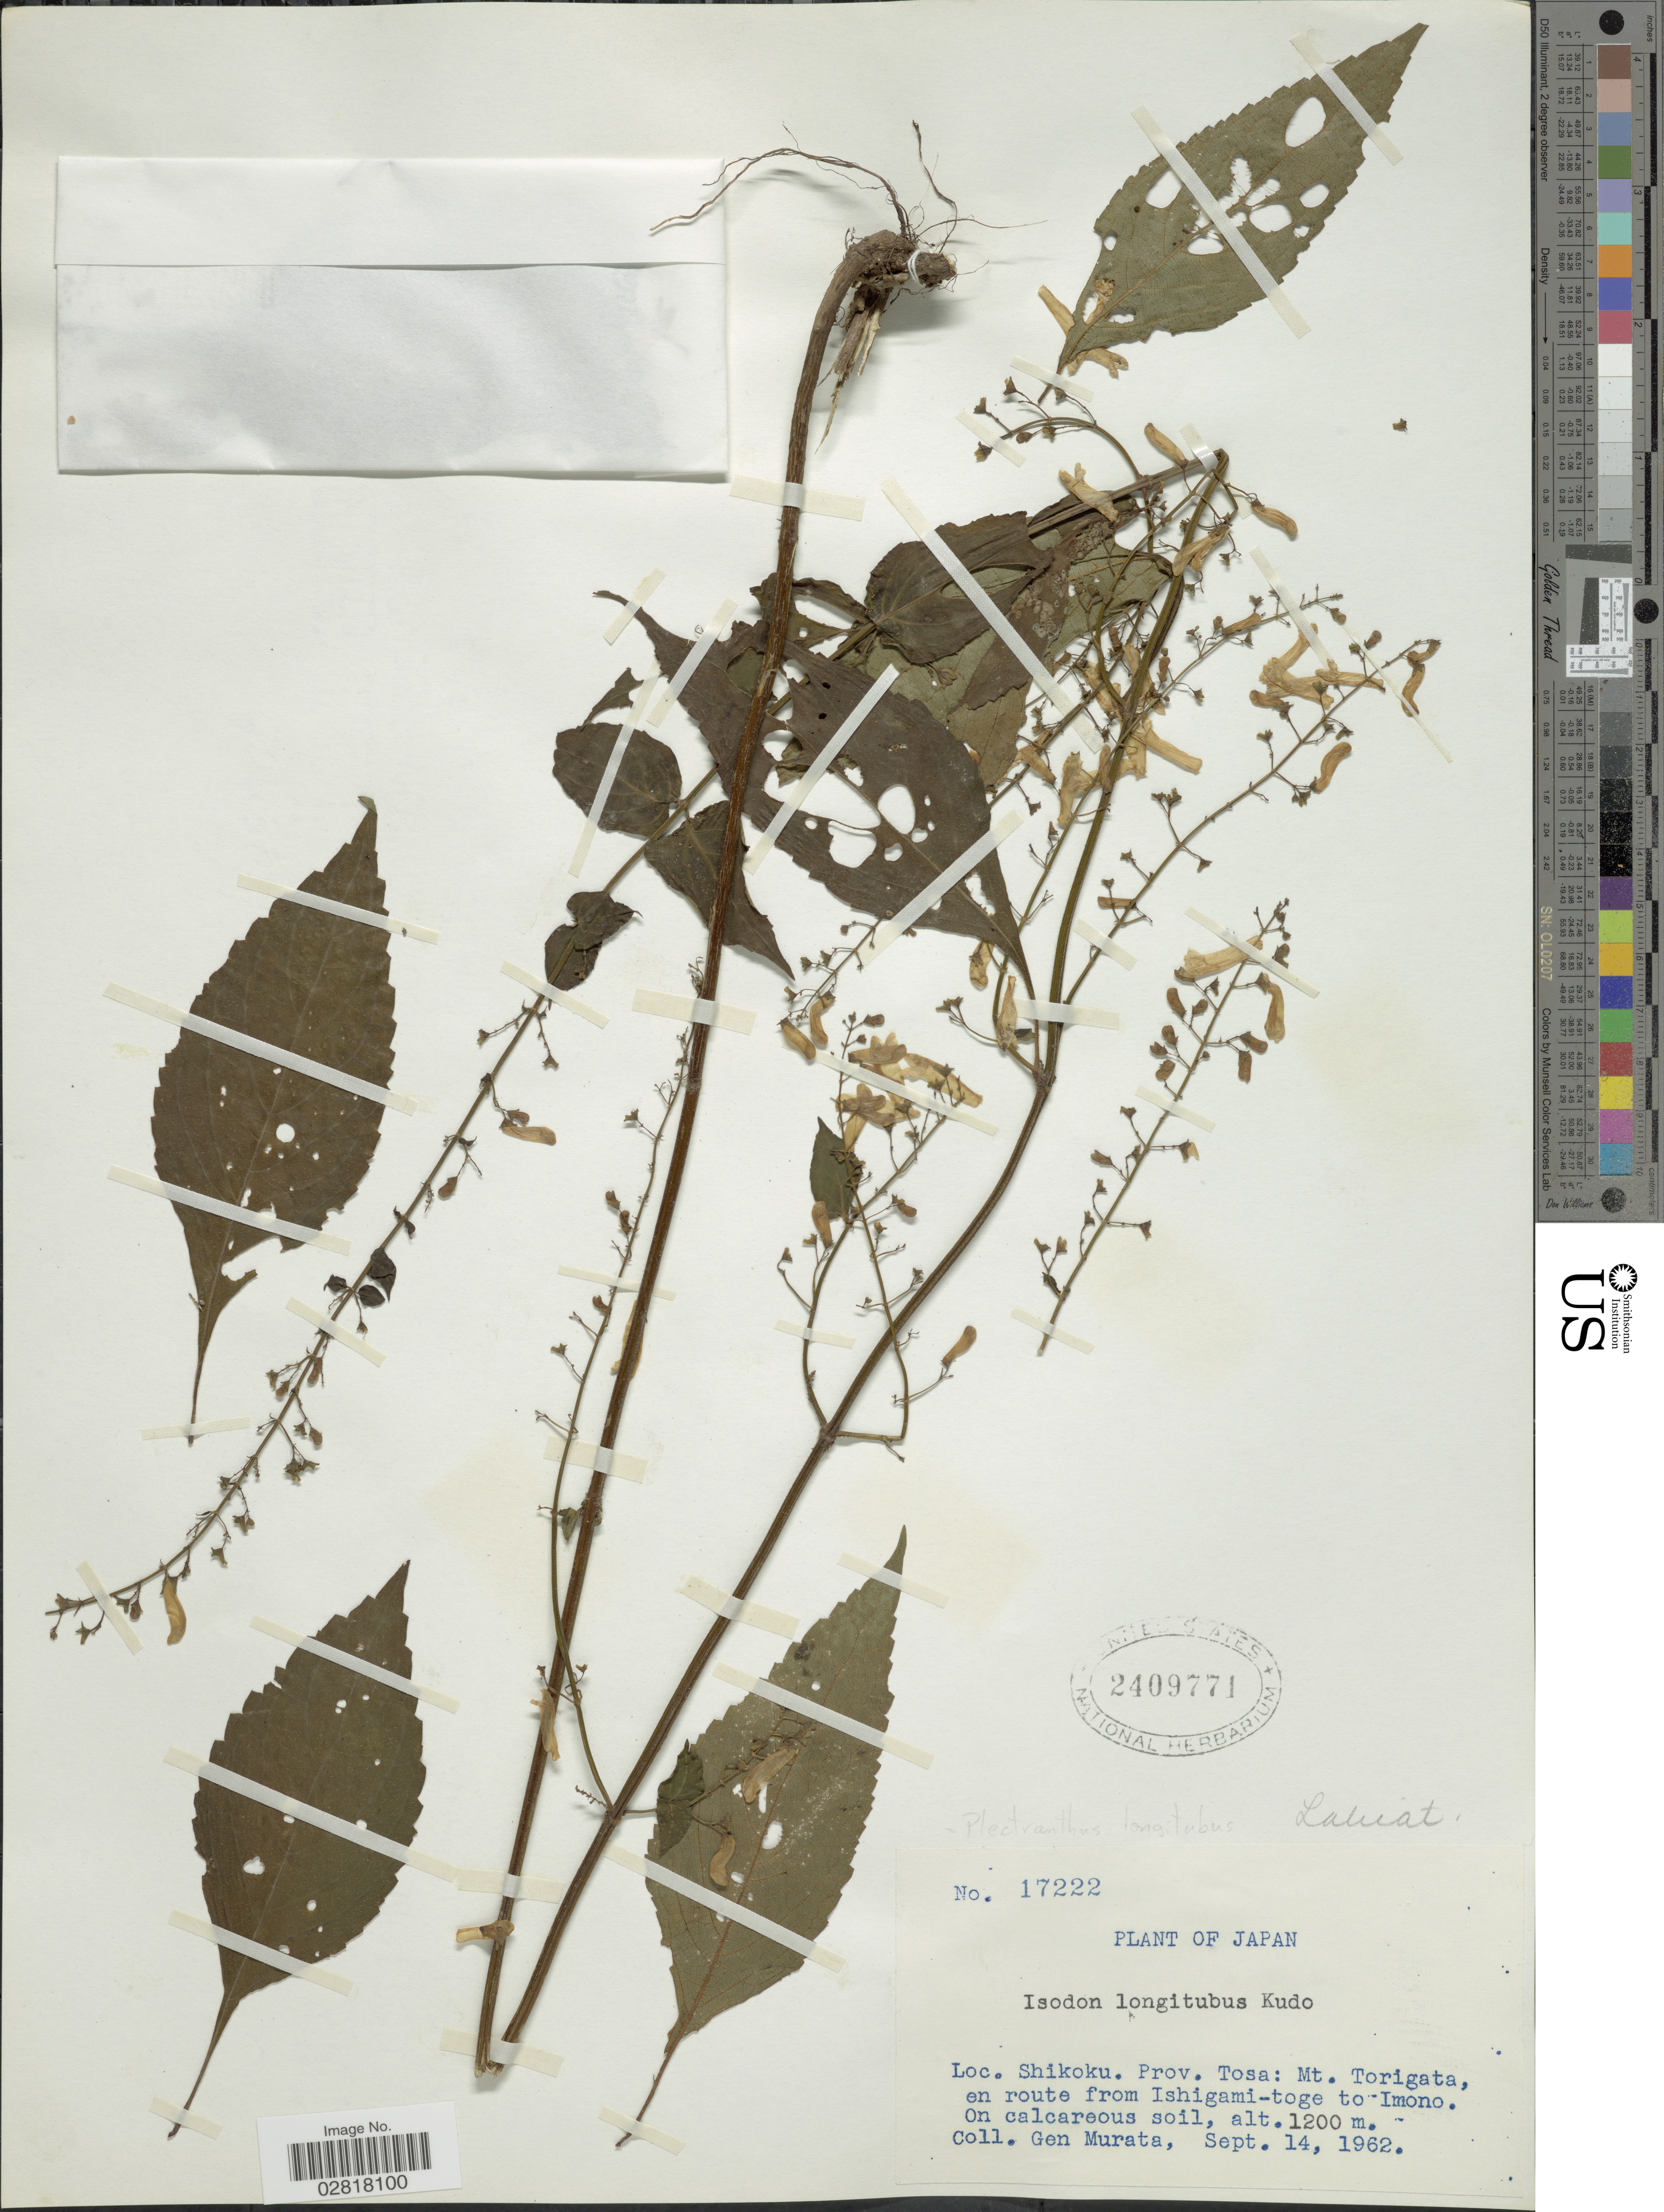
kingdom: Plantae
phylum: Tracheophyta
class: Magnoliopsida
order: Lamiales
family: Lamiaceae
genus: Plectranthus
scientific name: Plectranthus longitubus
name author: Miq.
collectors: G. Murata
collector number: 17222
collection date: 1962-09-14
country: Japan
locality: Shikoku. Prov. Tosa: Mt. Torigata, en route from Ishigami-toge to-Imono.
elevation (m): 1200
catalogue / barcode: US 2409771